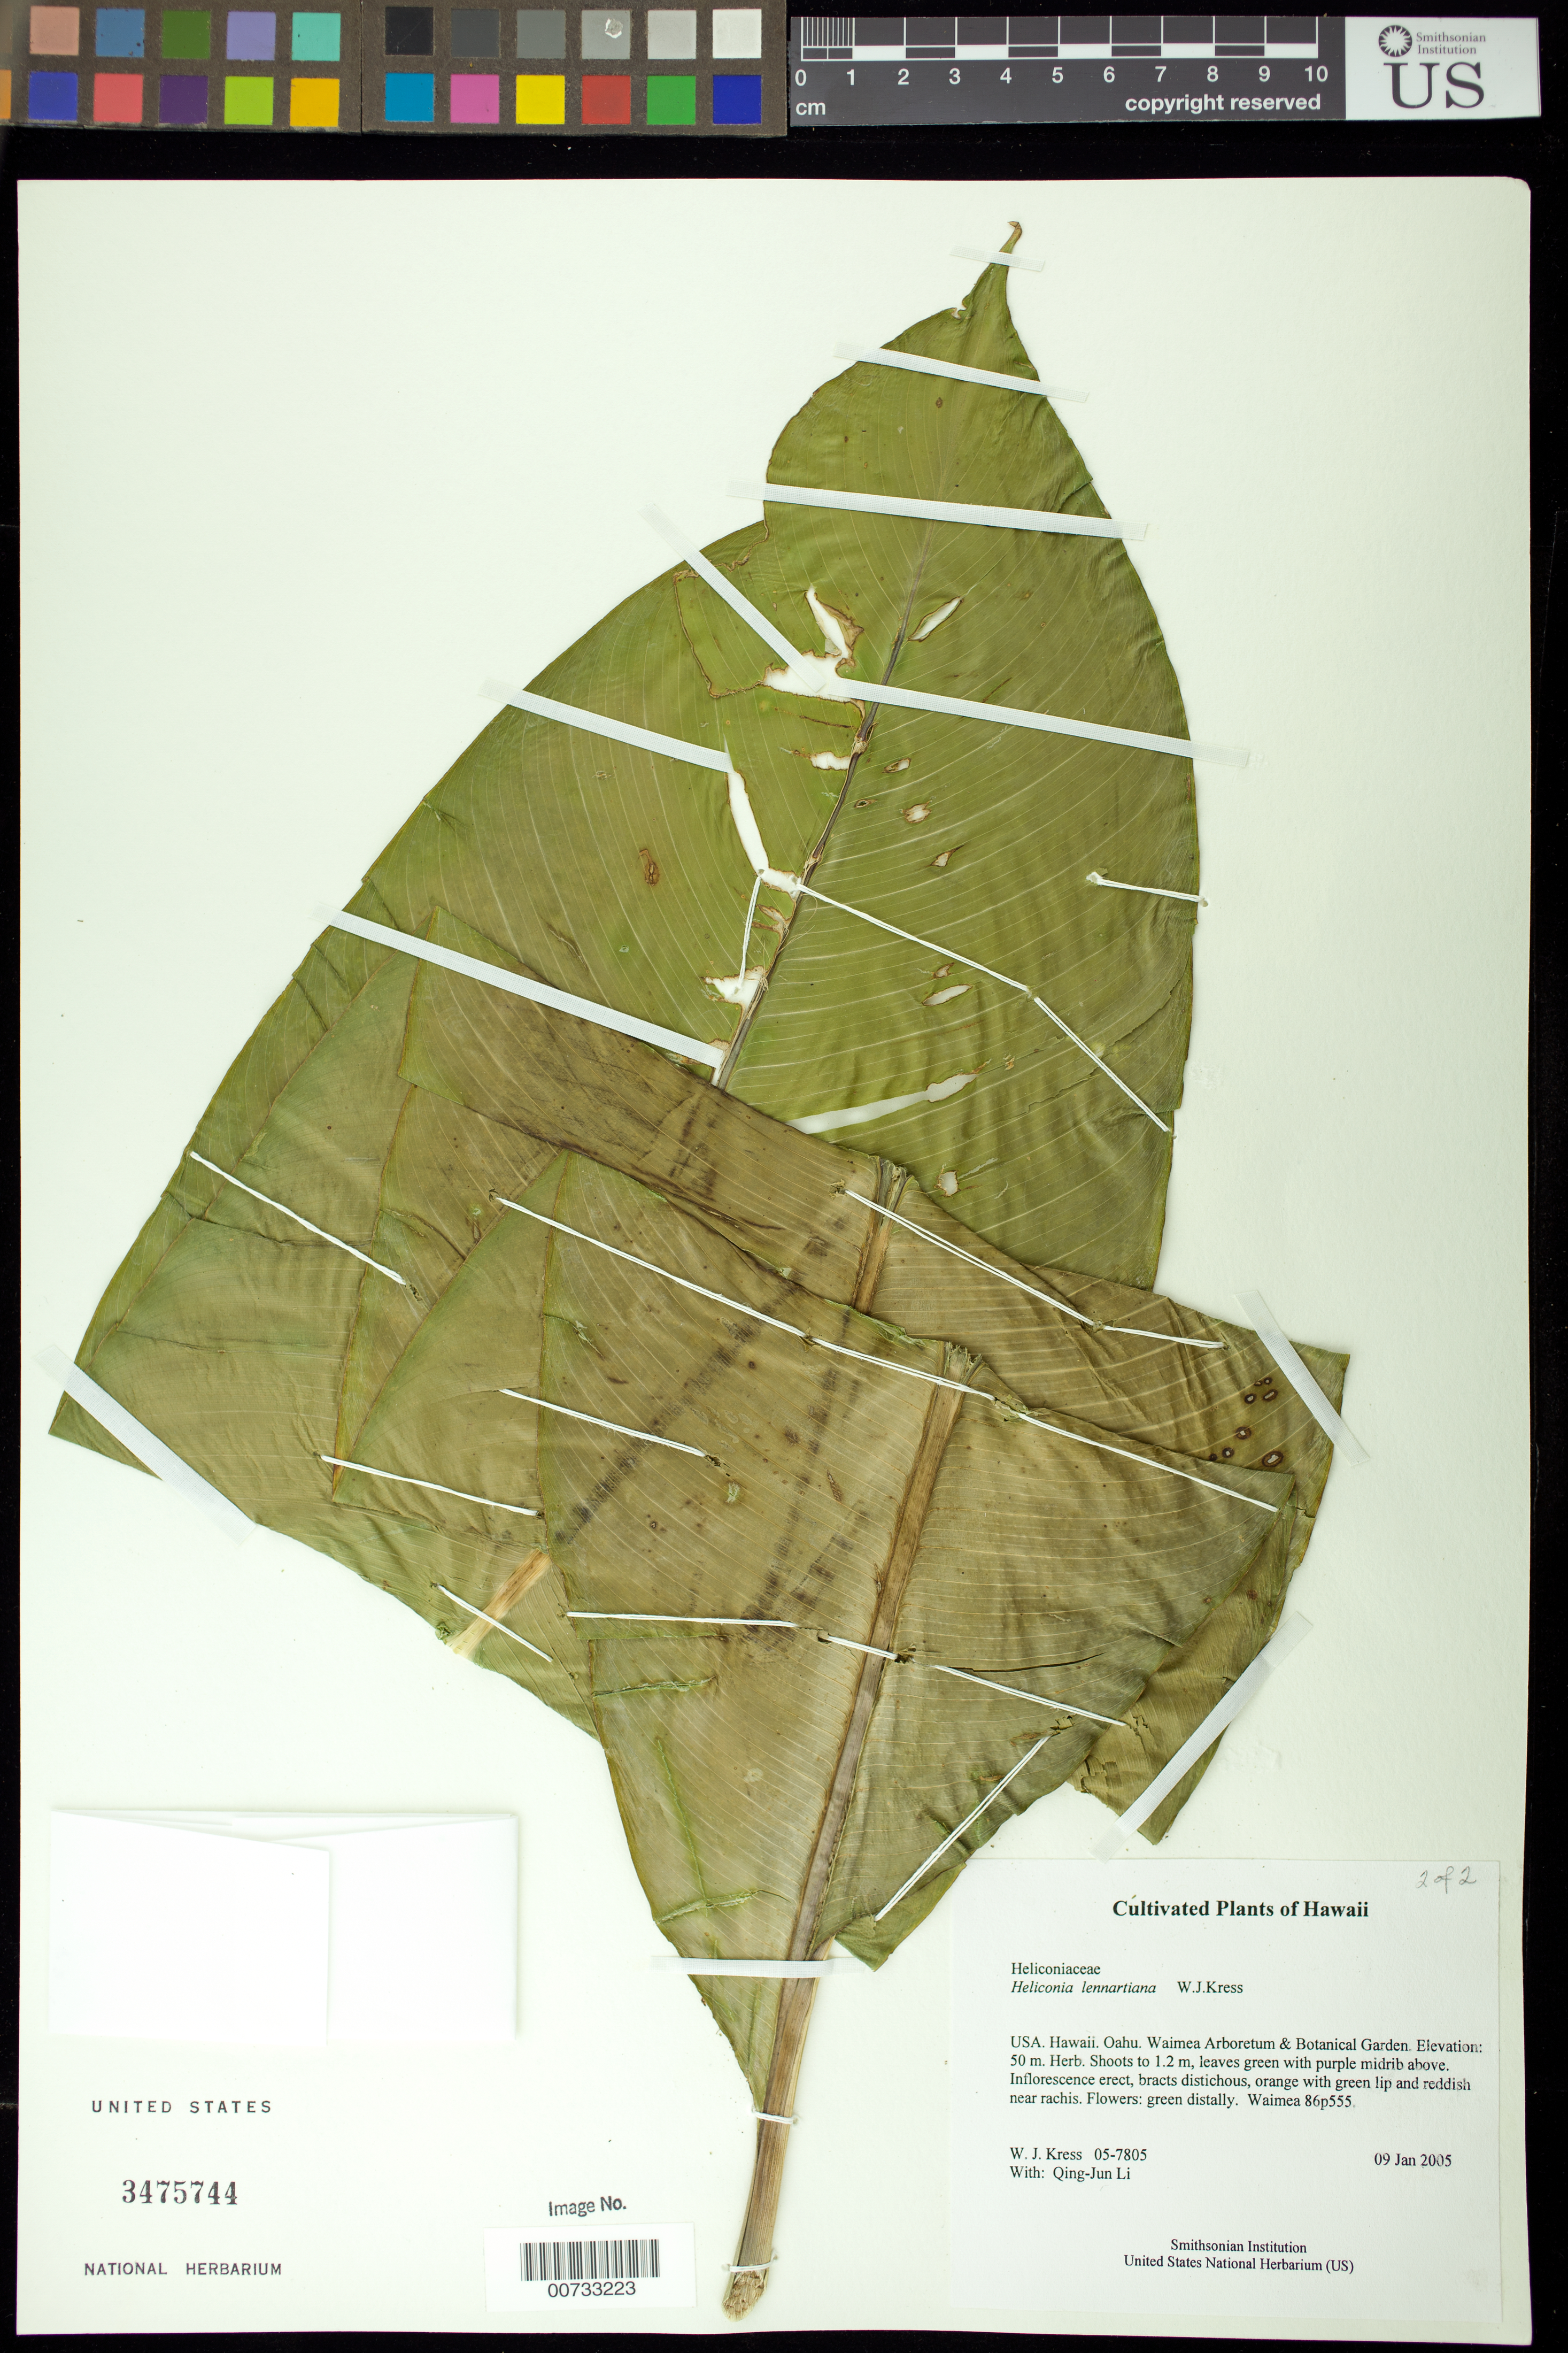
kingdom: Plantae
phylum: Tracheophyta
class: Liliopsida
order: Zingiberales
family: Heliconiaceae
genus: Heliconia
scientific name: Heliconia lennartiana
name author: W.J. Kress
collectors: W. J. Kress & Q. J. Li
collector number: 05-7805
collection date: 2005-01-09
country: United States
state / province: Hawaii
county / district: Kauai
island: Oahu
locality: Waimea Arboretum and Botanical Garden, Haleiwa.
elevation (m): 50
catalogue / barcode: US 3475744